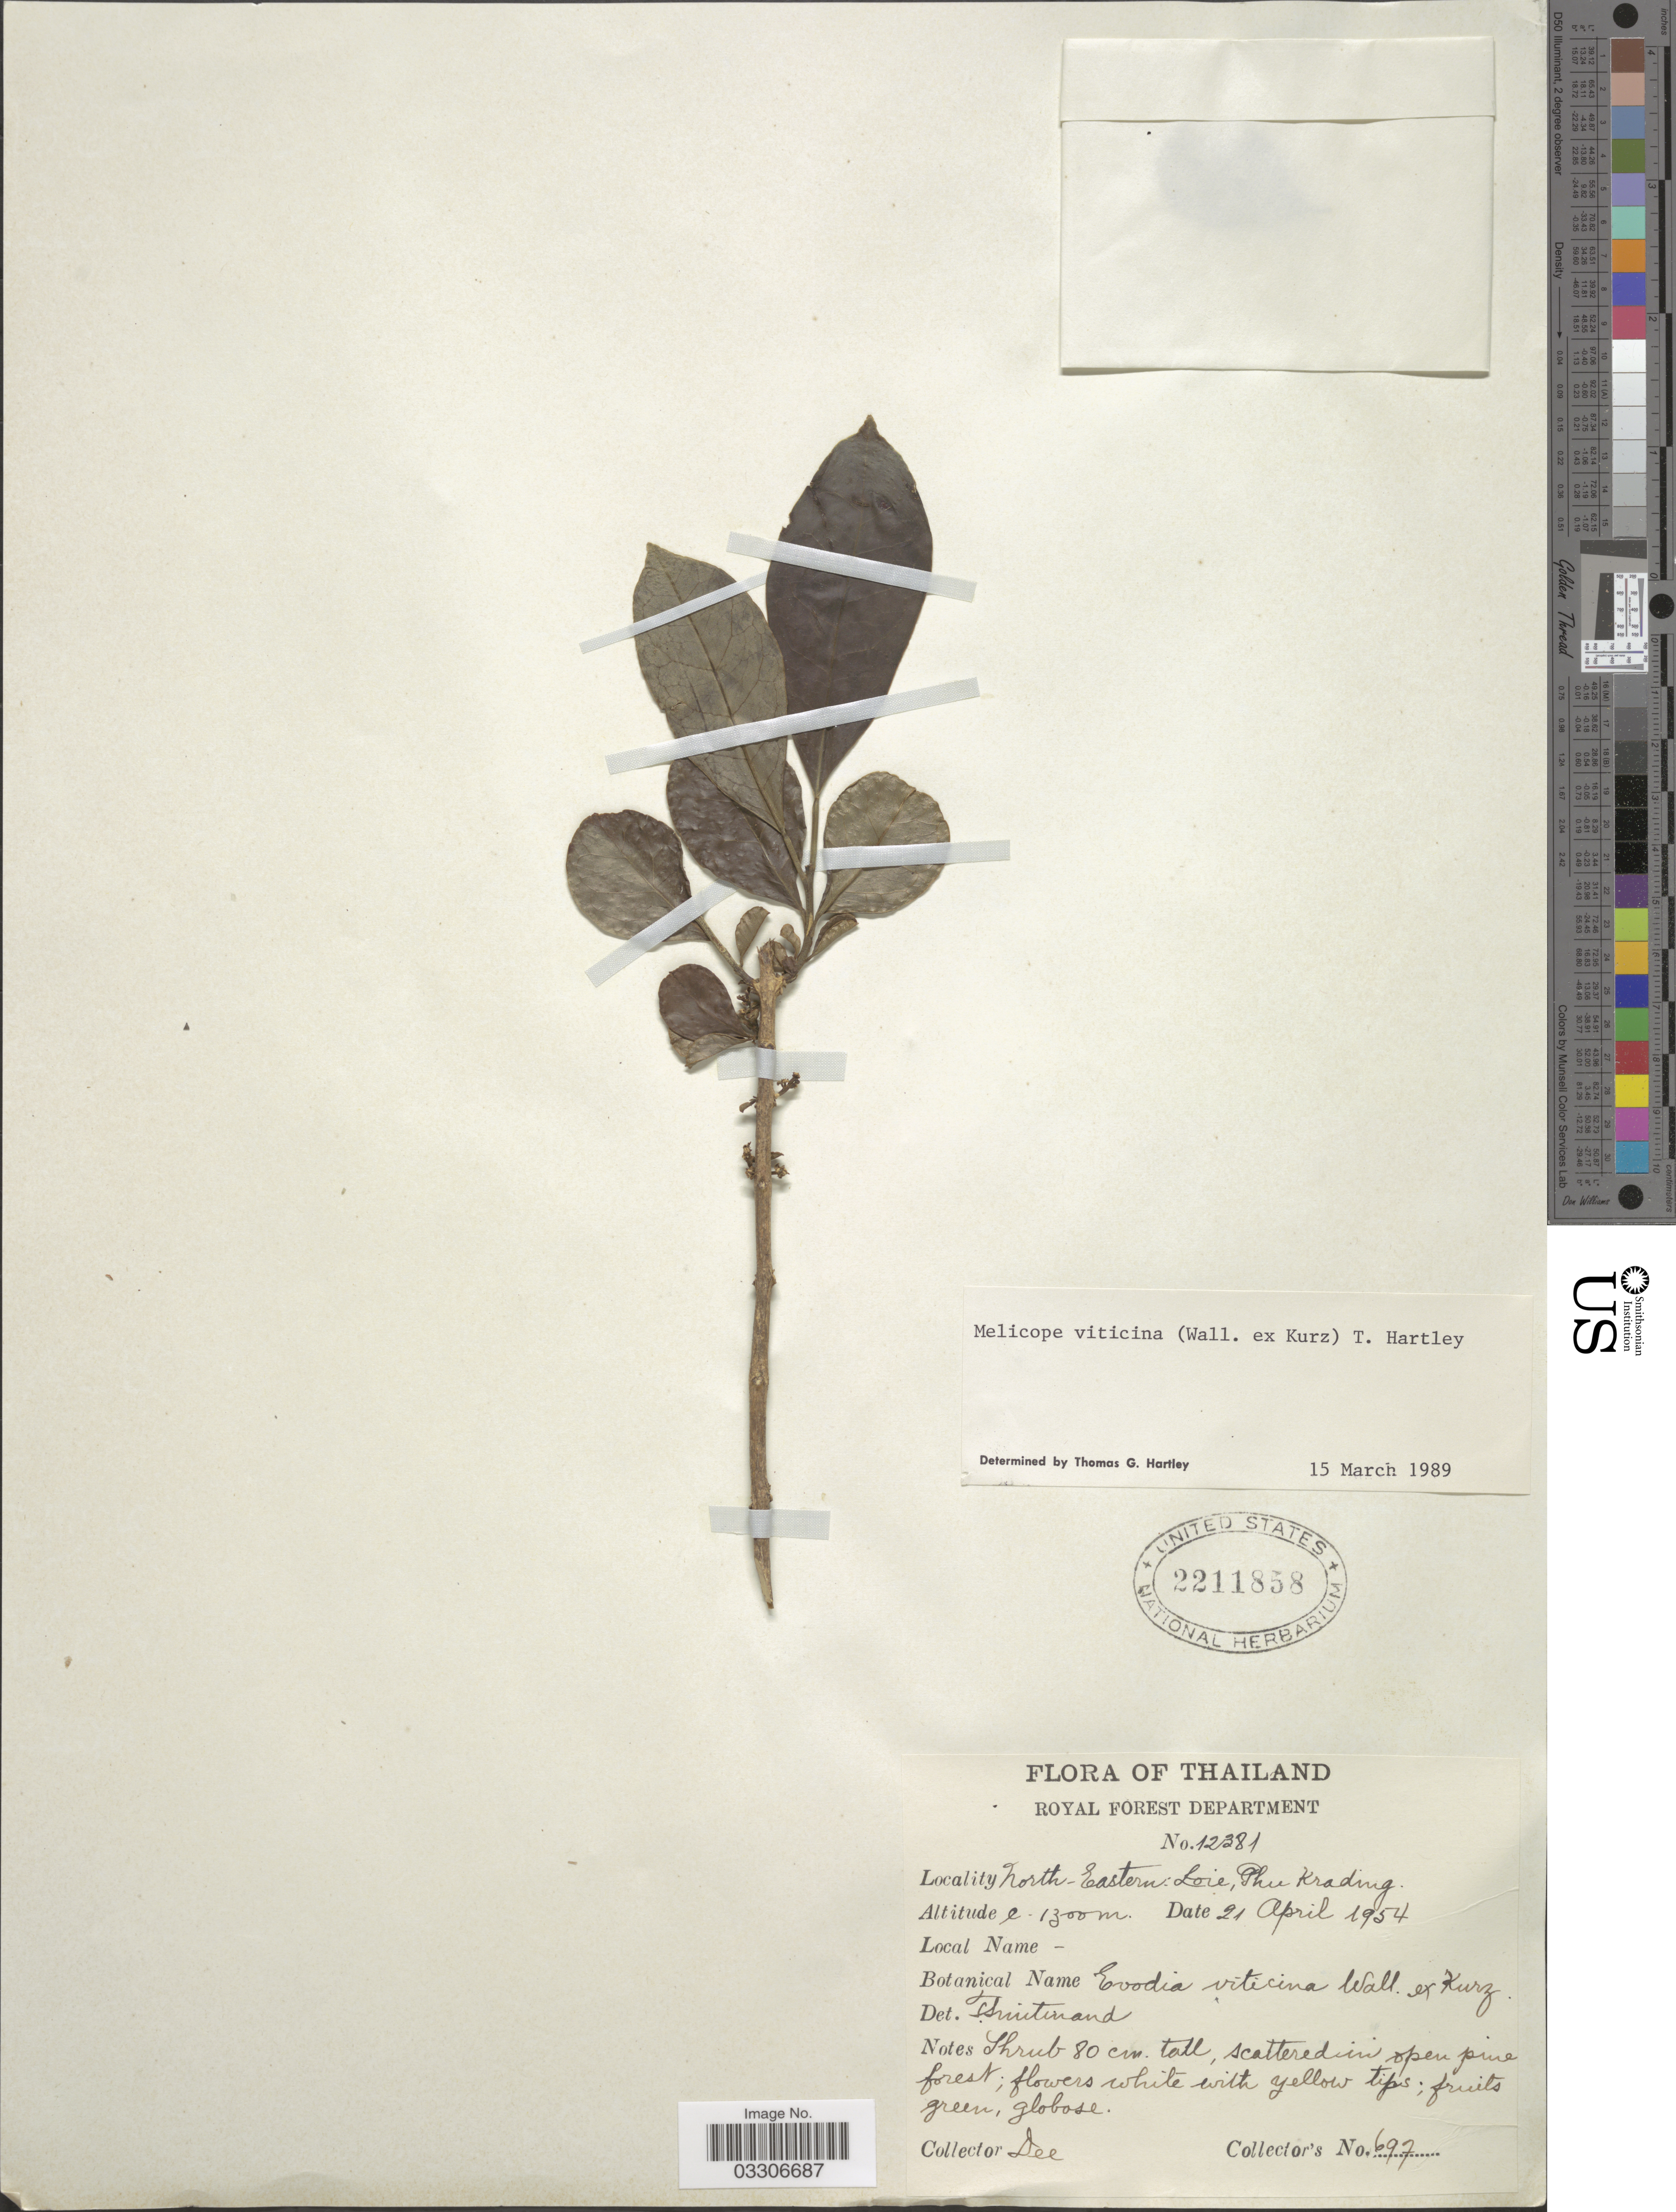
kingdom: Plantae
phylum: Tracheophyta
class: Magnoliopsida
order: Sapindales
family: Rutaceae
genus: Melicope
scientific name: Melicope viticina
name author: (Wall. ex Kurtz) T.G. Hartley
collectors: -. Dee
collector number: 697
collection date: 1954-04-21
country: Thailand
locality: North-Eastern: Loie, Phu Krading.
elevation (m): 1300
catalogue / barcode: US 2211858